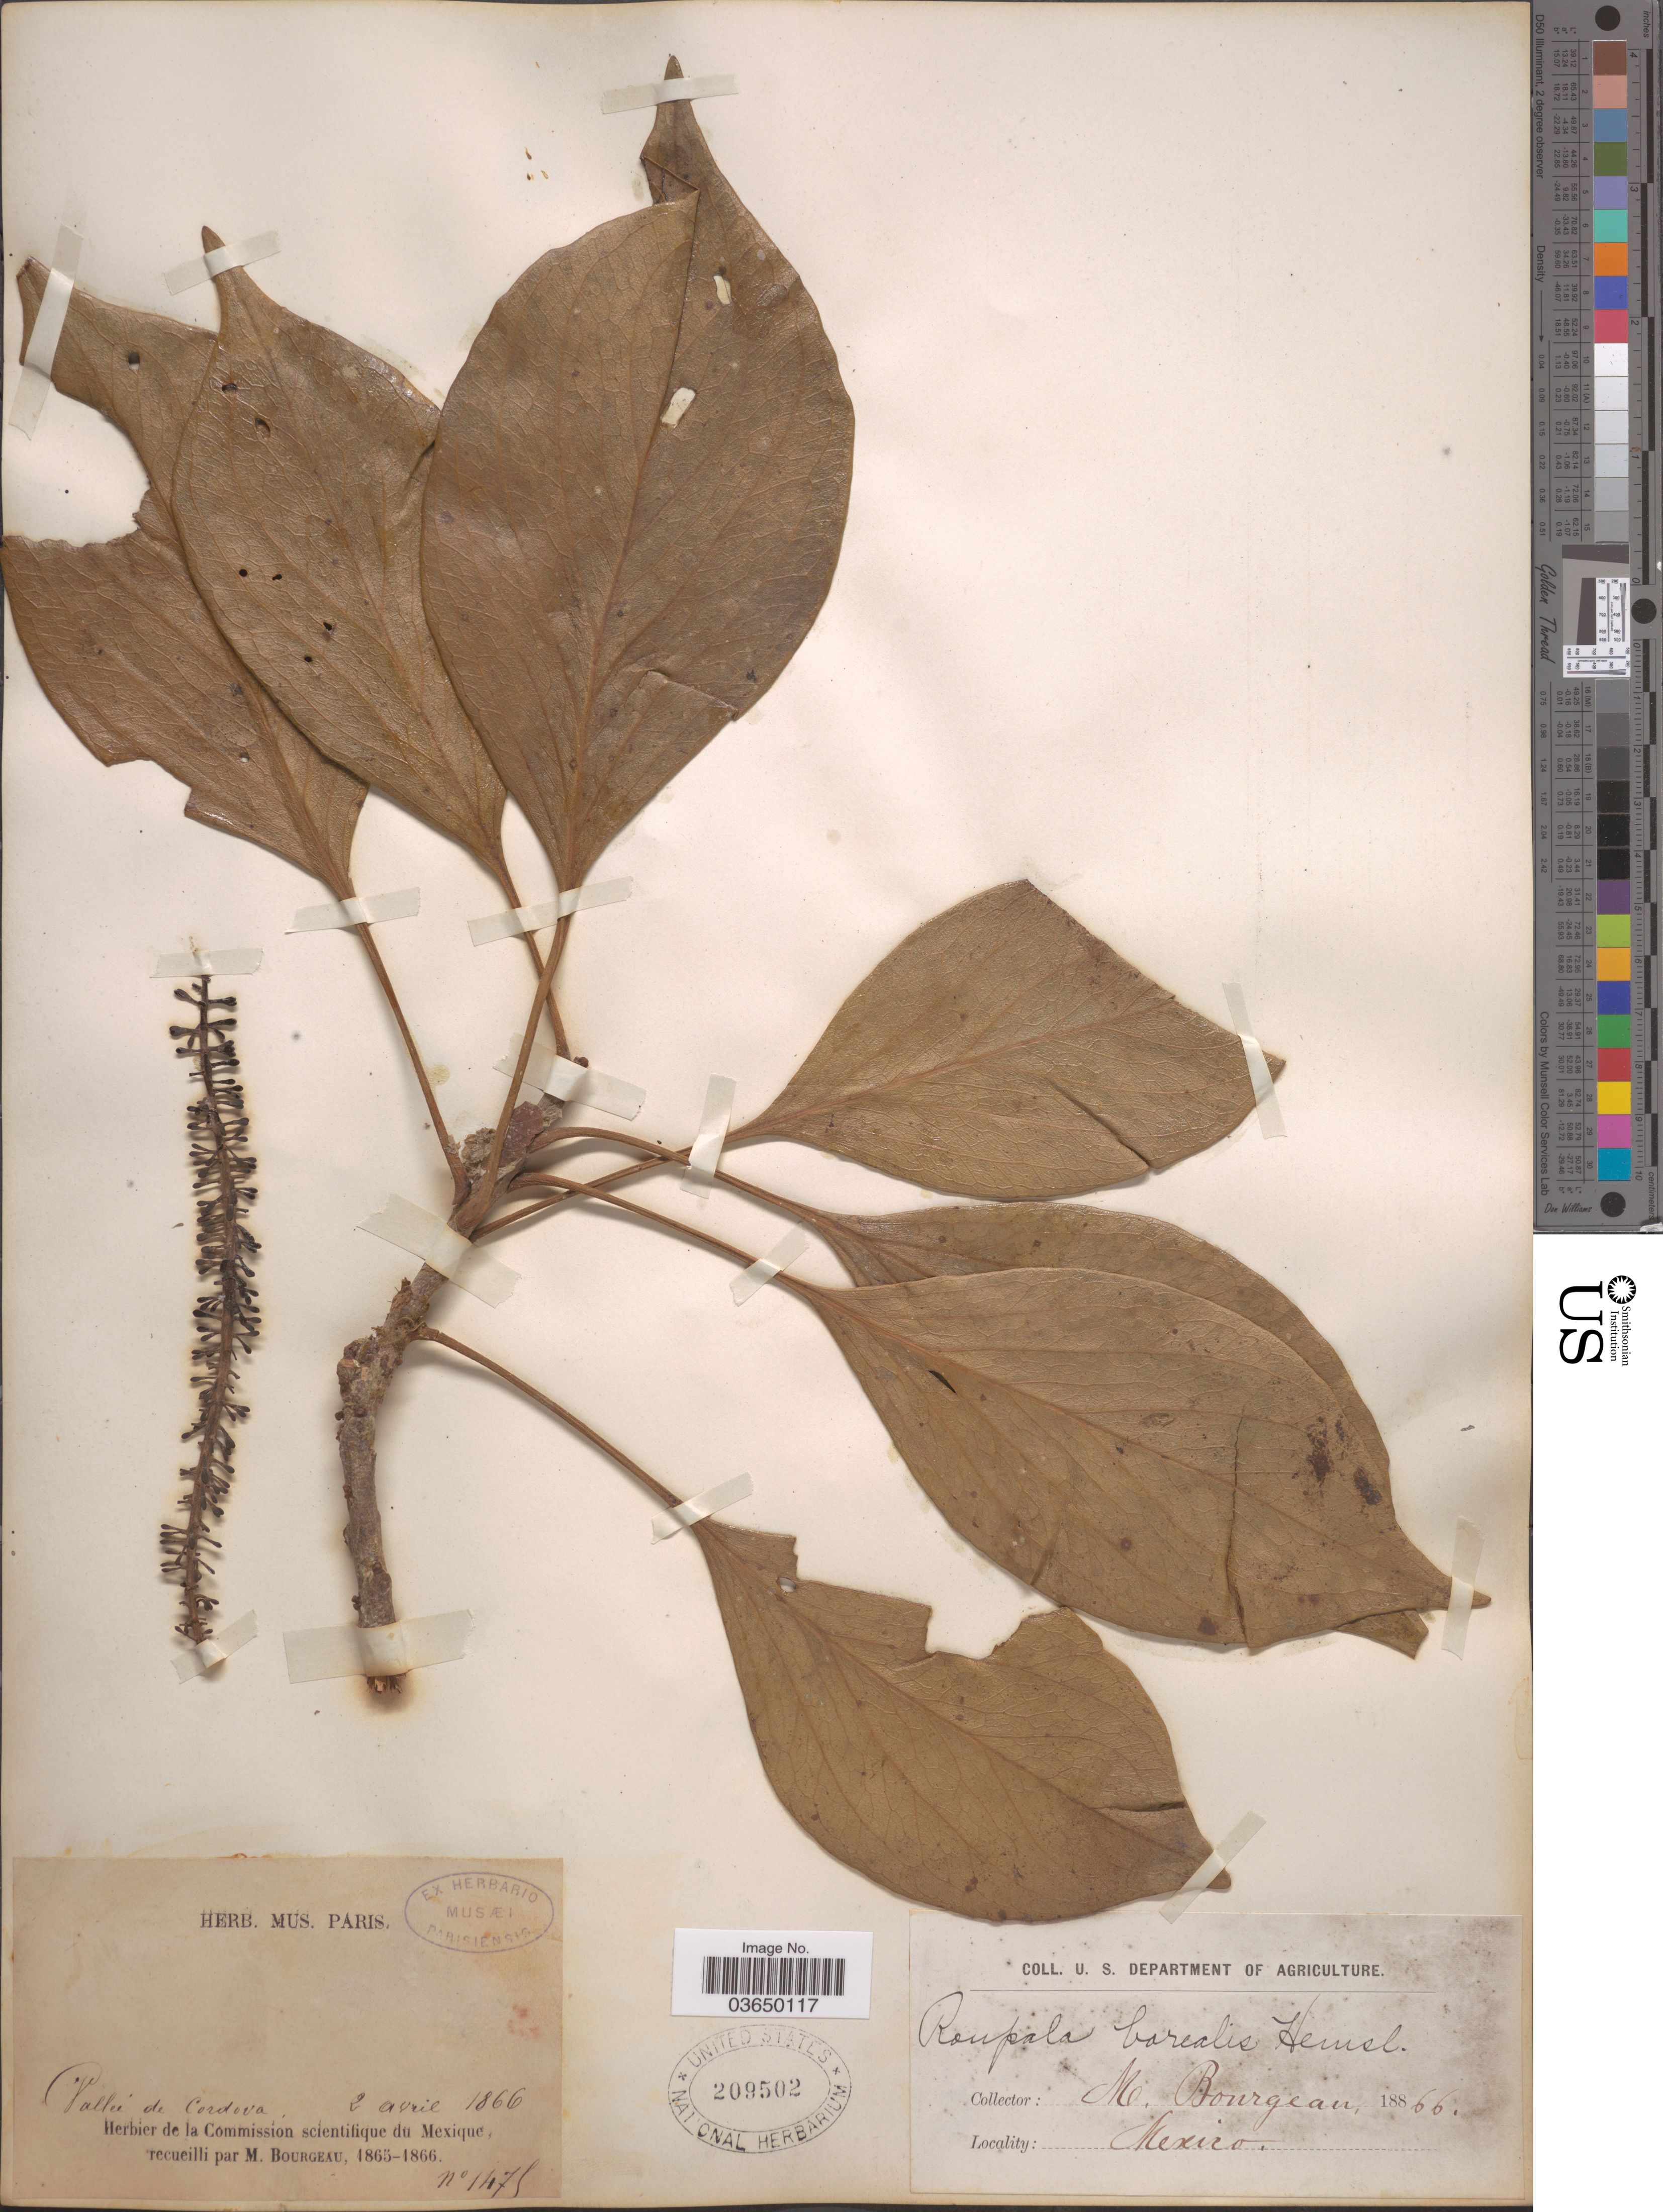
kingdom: Plantae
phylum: Tracheophyta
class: Magnoliopsida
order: Proteales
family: Proteaceae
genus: Roupala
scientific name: Roupala montana var. montana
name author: Aubl.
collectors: M. Bourgeau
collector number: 1475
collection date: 1866-04-02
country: Mexico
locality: Vallée de Cordova.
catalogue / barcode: US 209502